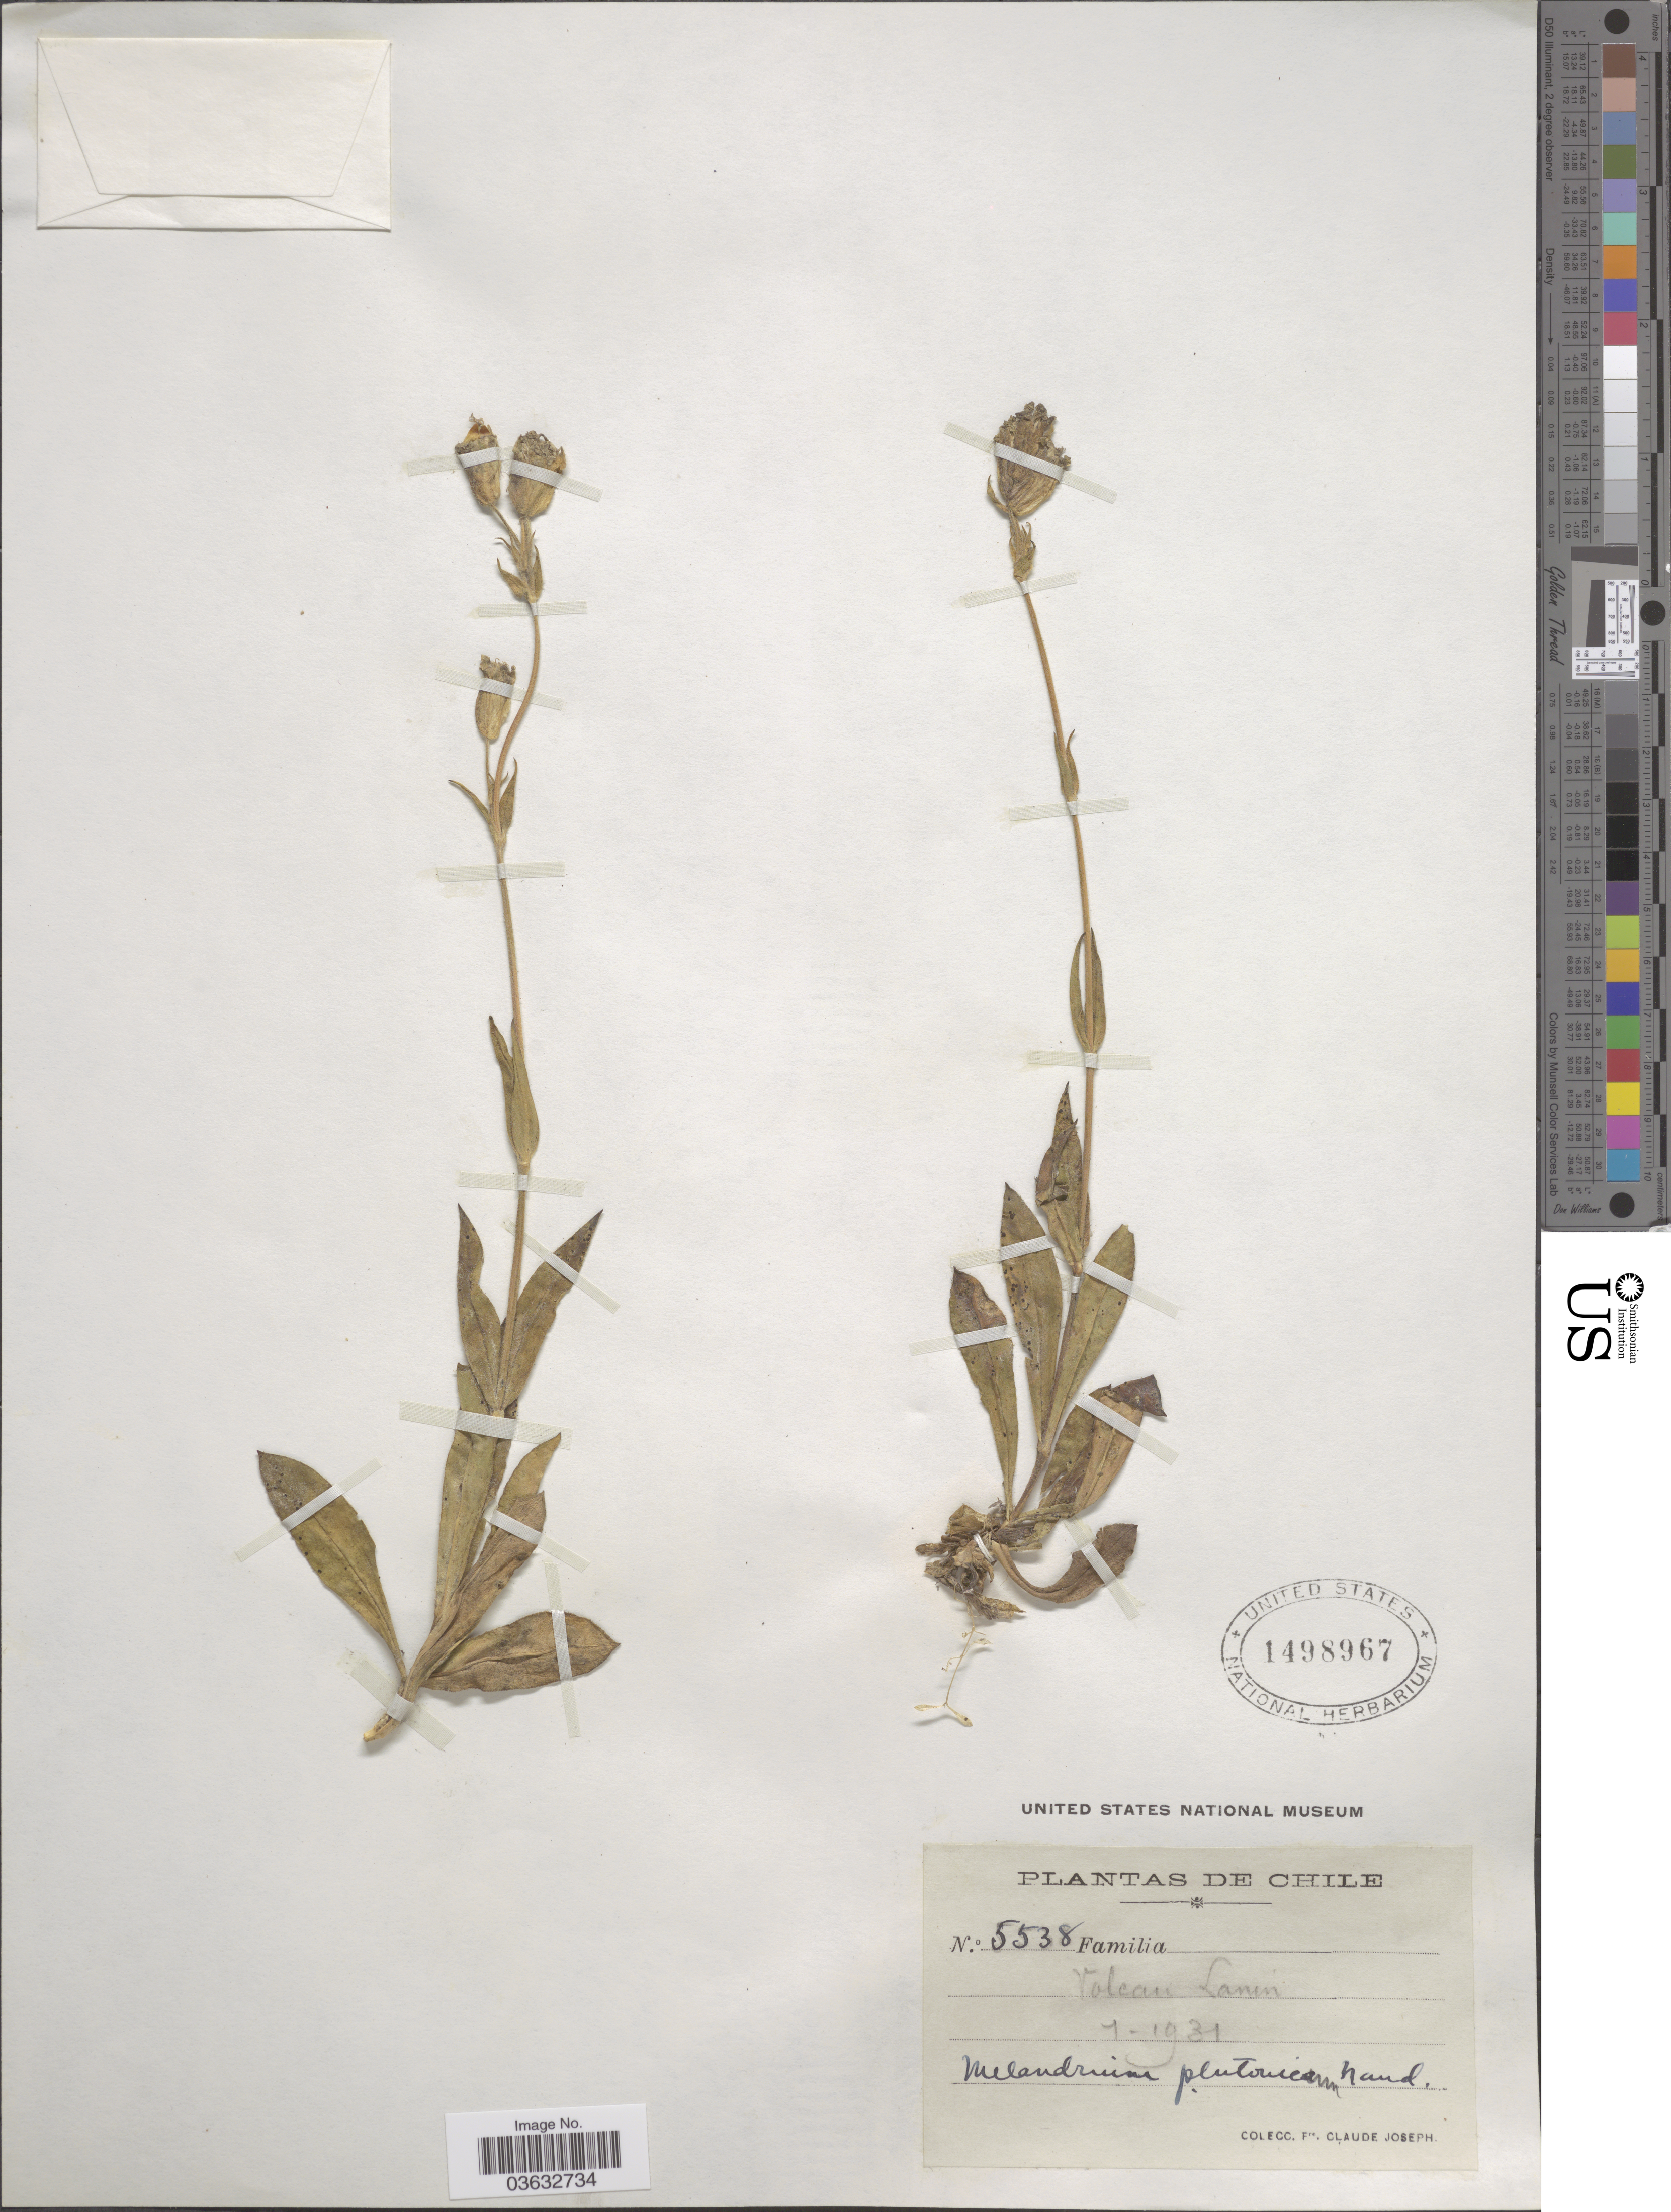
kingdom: Plantae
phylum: Tracheophyta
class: Magnoliopsida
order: Caryophyllales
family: Caryophyllaceae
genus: Silene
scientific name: Silene plutonica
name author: Naudin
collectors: Bro. Claude-Joseph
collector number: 5538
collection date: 1931-01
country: Chile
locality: Volcan Lanin.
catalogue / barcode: US 1498967